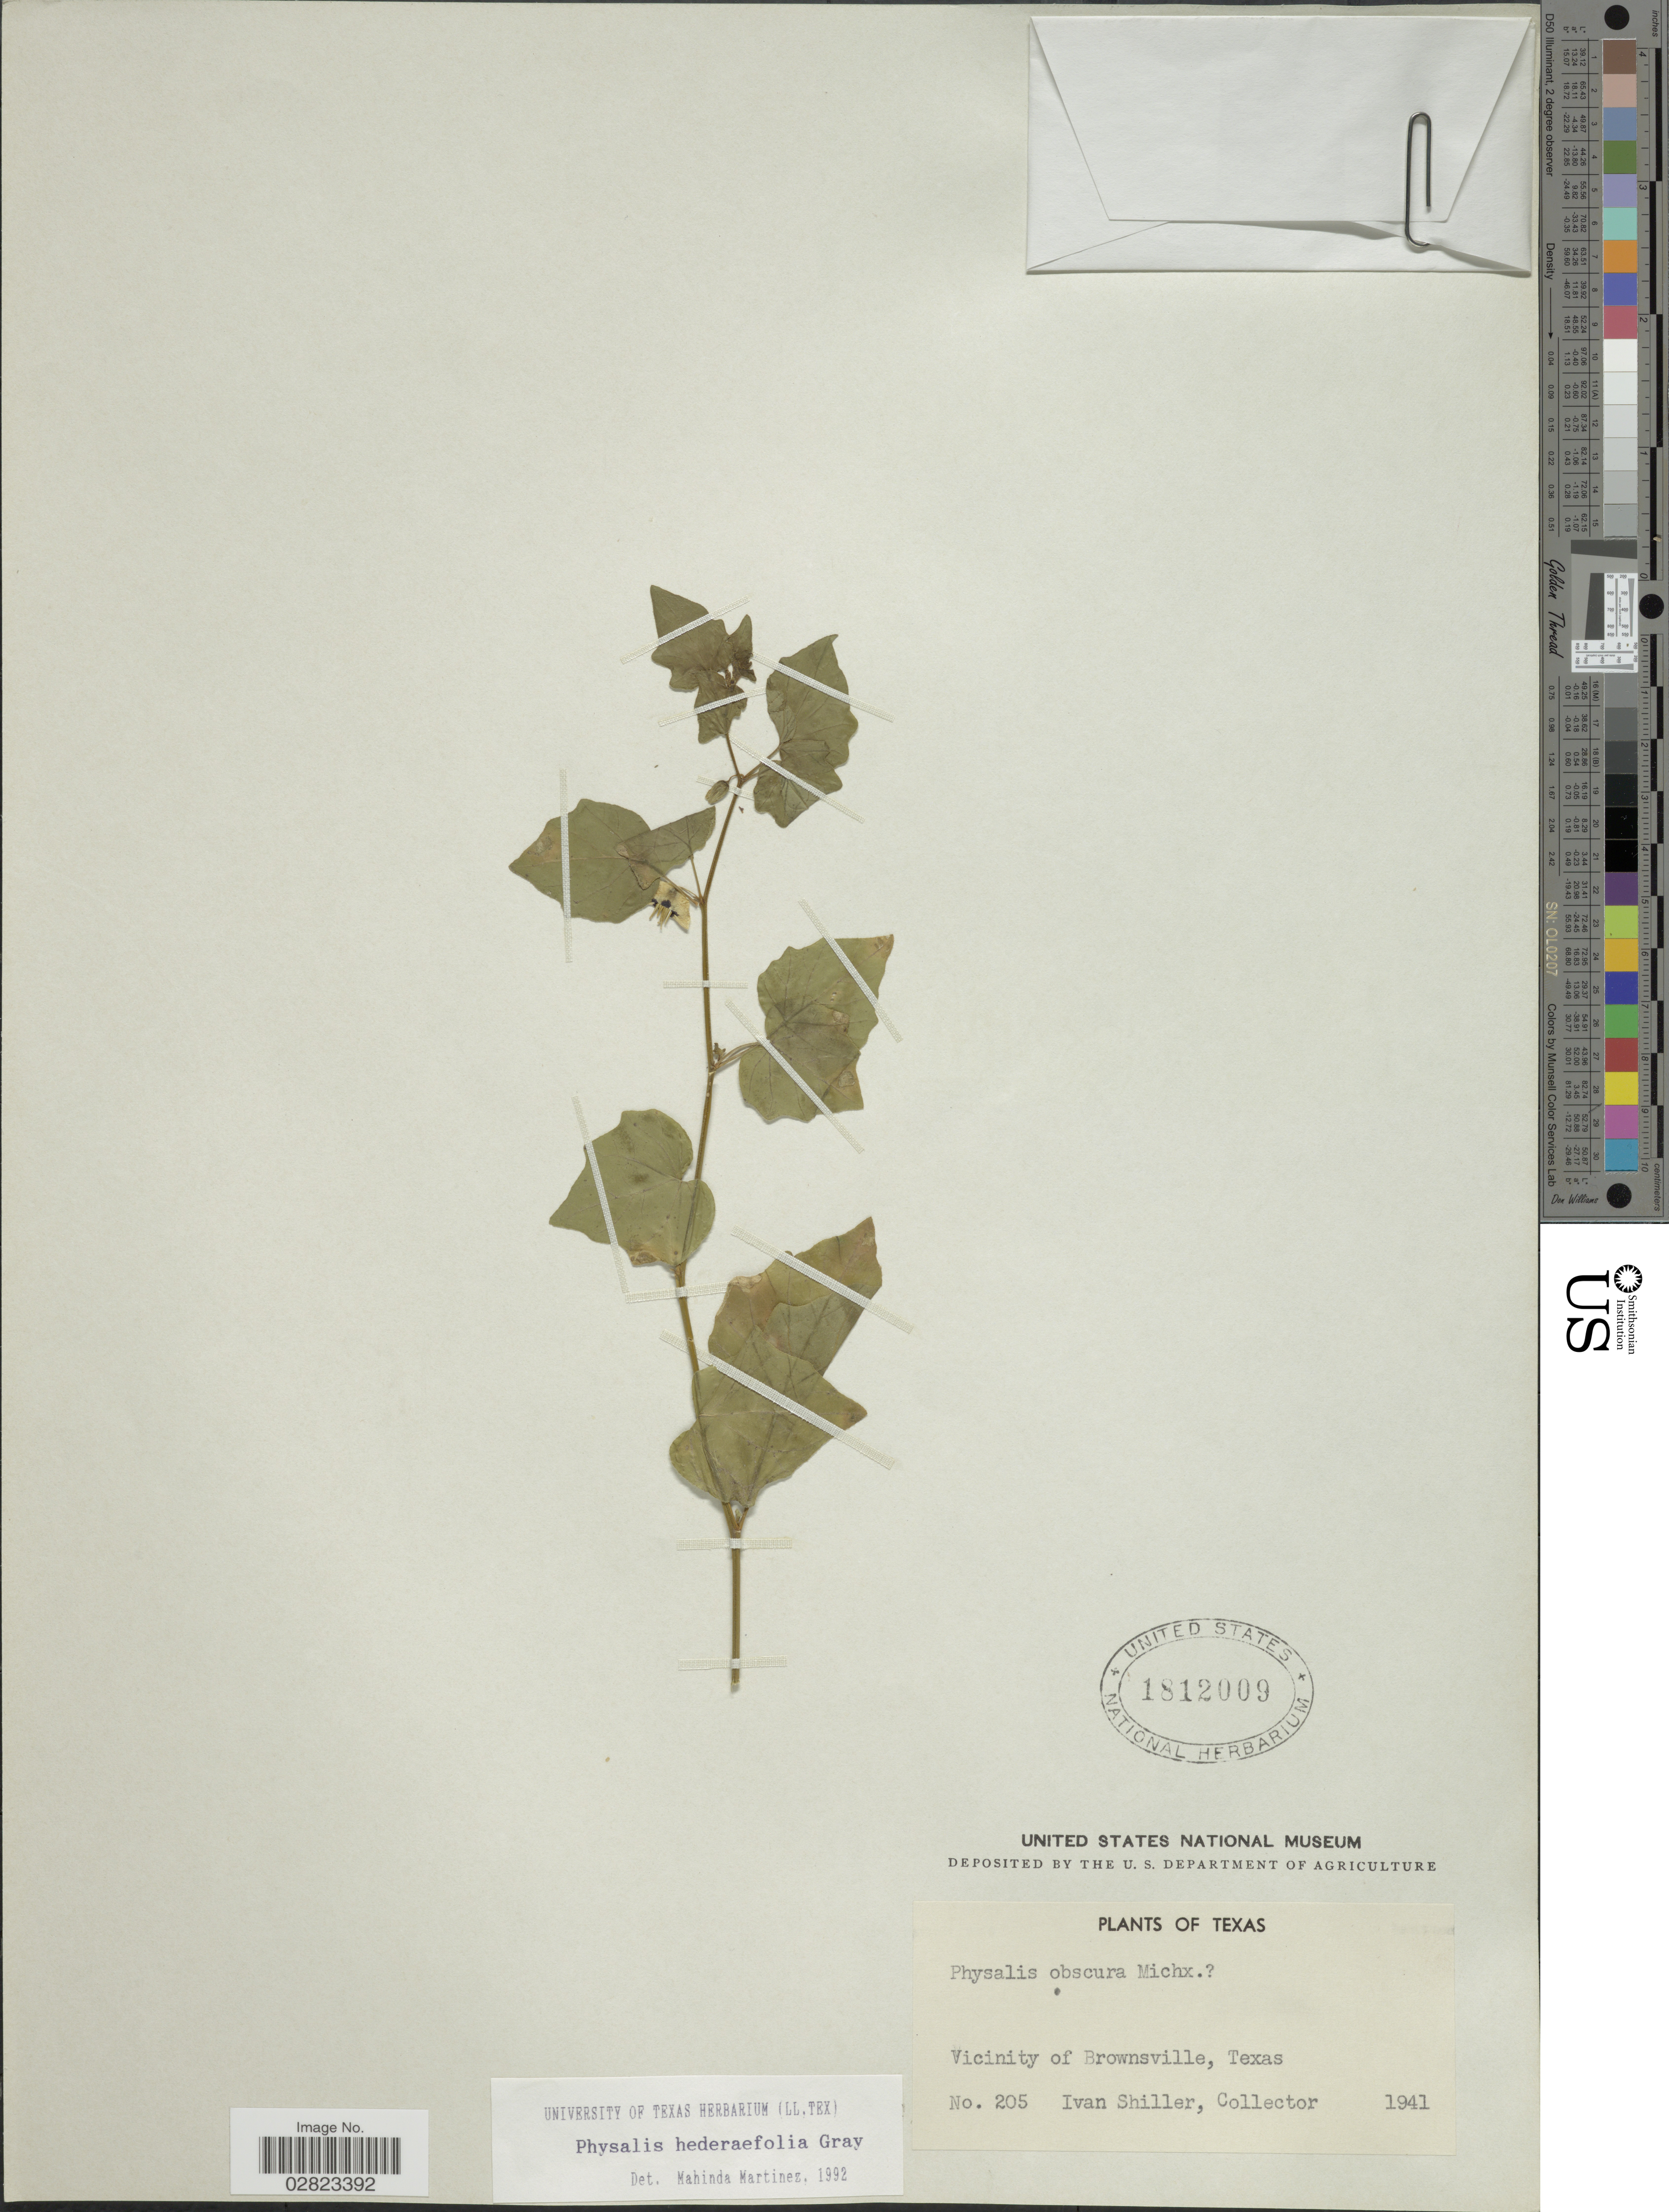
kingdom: Plantae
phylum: Tracheophyta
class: Magnoliopsida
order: Solanales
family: Solanaceae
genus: Physalis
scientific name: Physalis hederifolia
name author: A. Gray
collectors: I. Shiller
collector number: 205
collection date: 1941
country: United States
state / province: Texas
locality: Vicinity of Brownsville.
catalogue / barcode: US 1812009